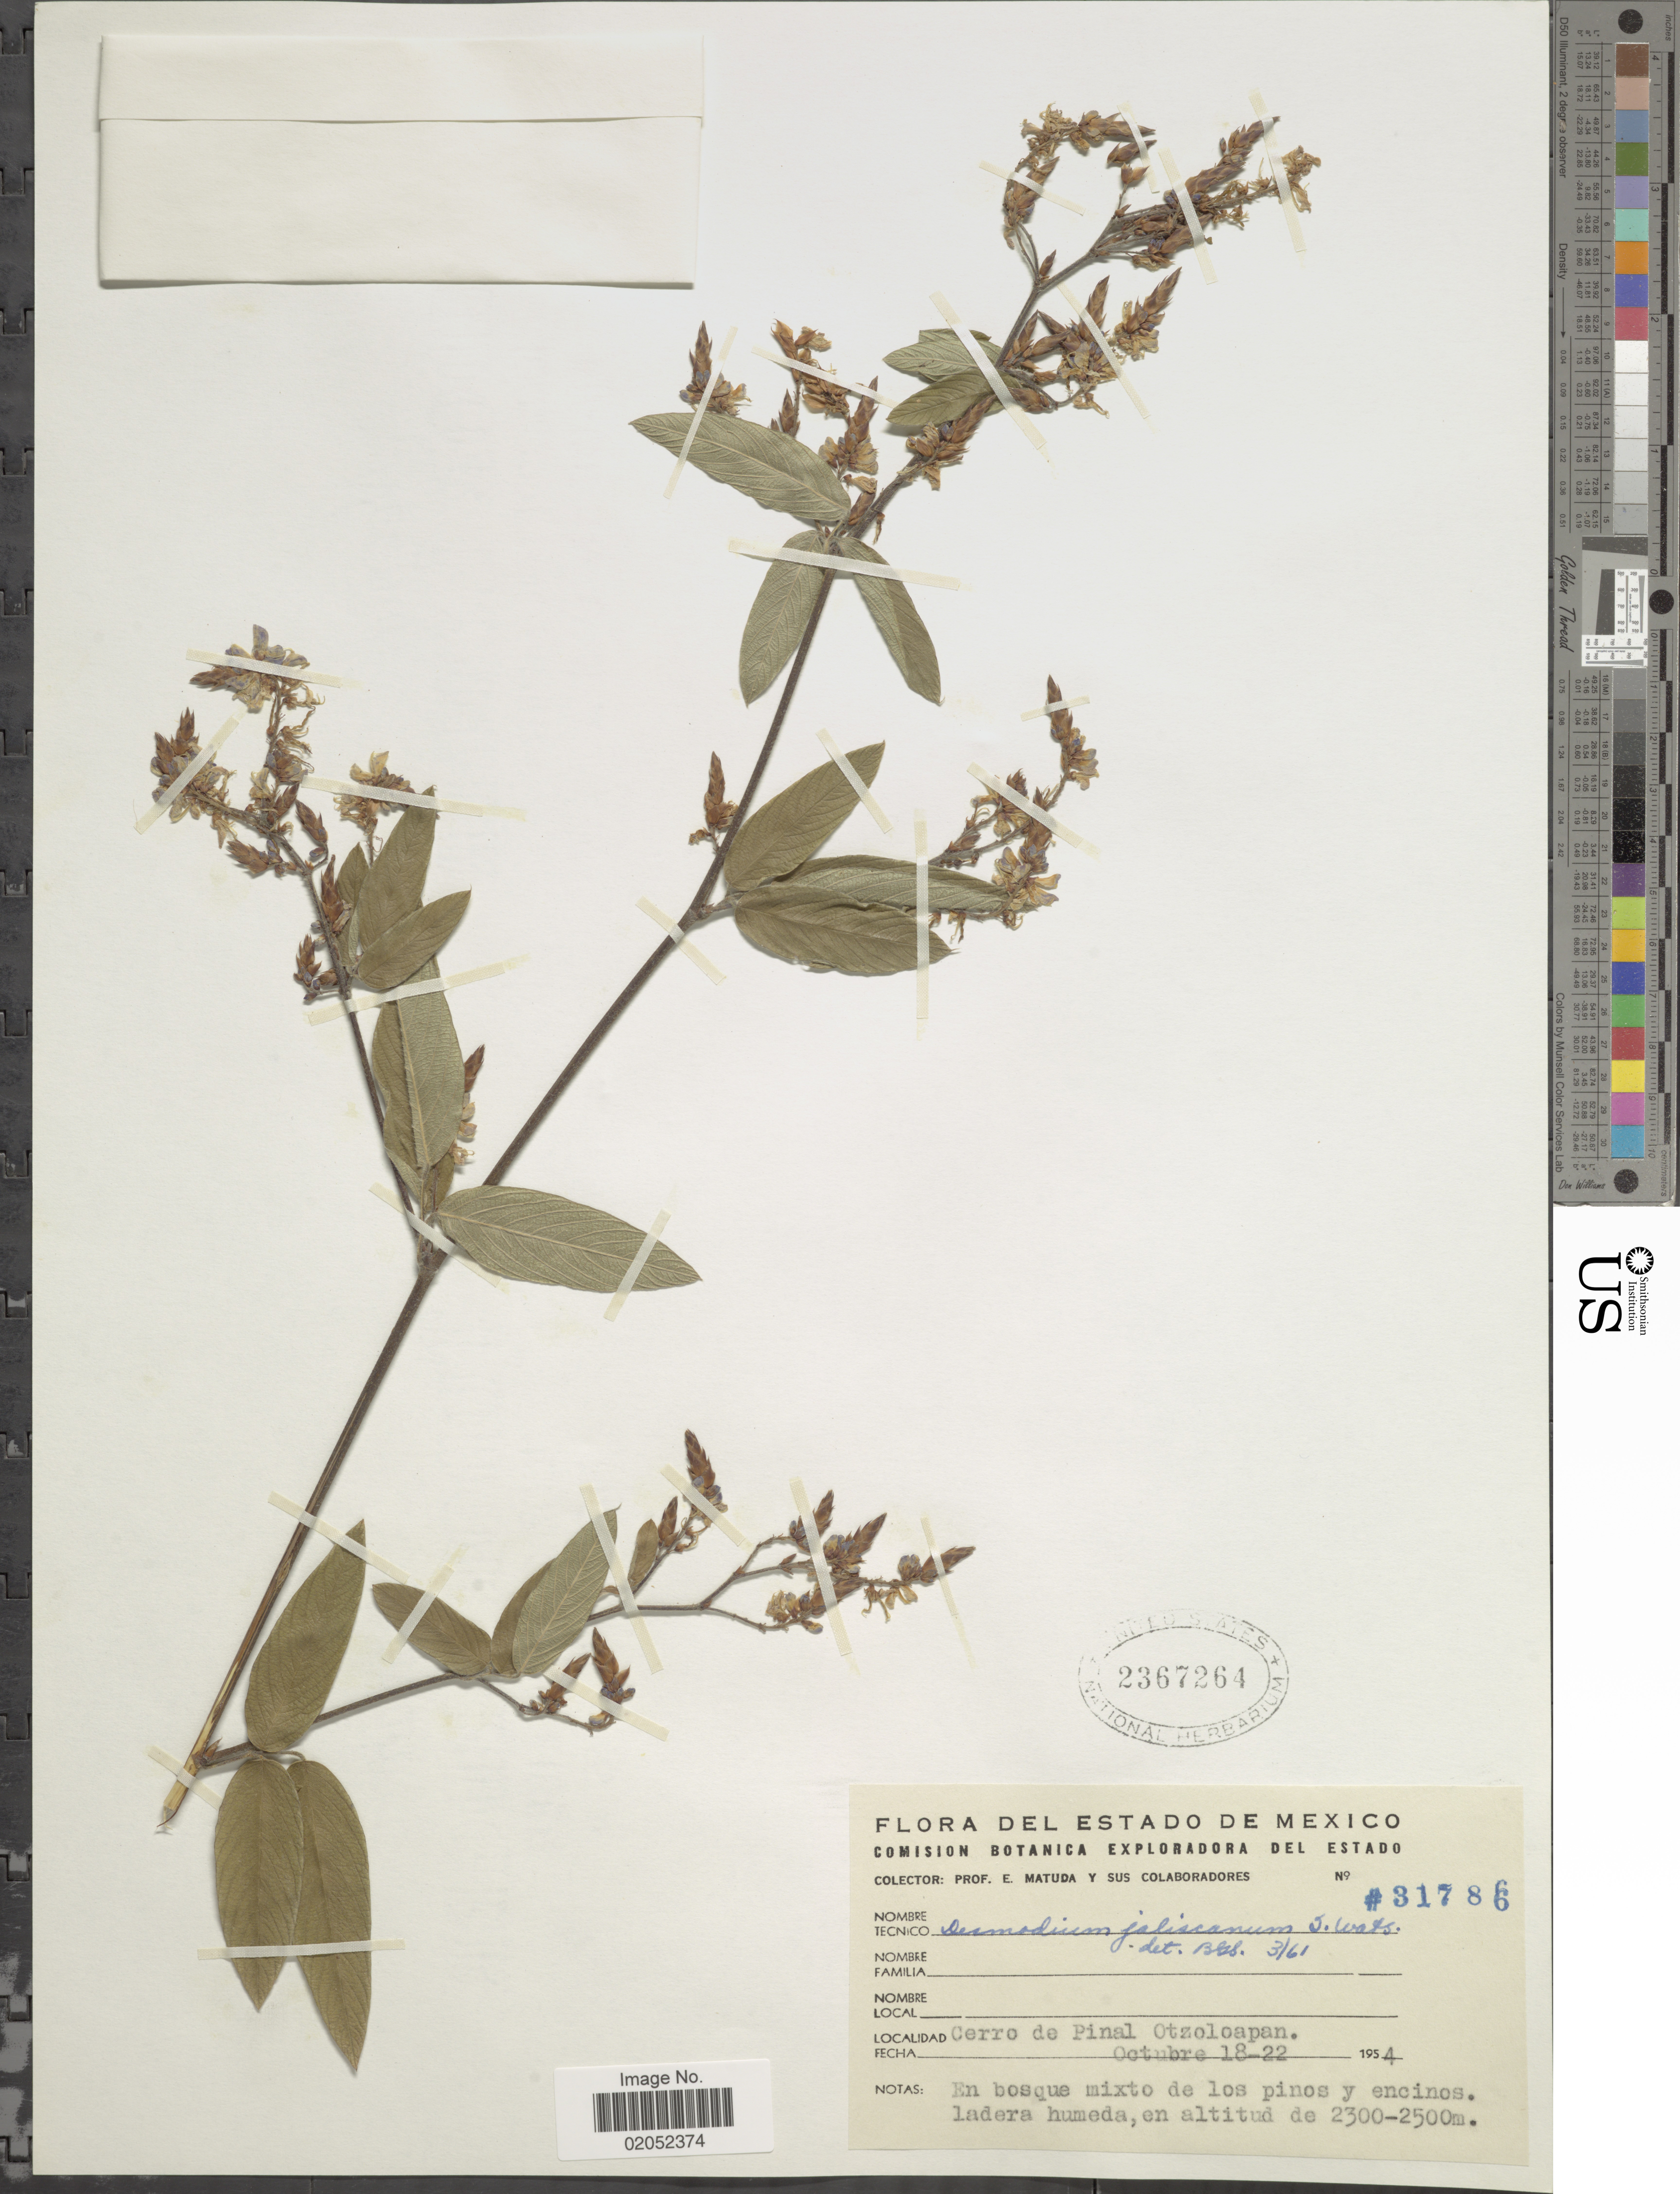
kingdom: Plantae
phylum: Tracheophyta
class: Magnoliopsida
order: Fabales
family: Fabaceae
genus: Desmodium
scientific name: Desmodium jaliscanum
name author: S. Watson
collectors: E. Matuda & et al.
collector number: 31786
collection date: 1954-10-18/1954-10-22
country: Mexico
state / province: México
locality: Estado de Mexico, Cerro de Pinal Otzoloapan.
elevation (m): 2300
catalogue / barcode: US 2367264